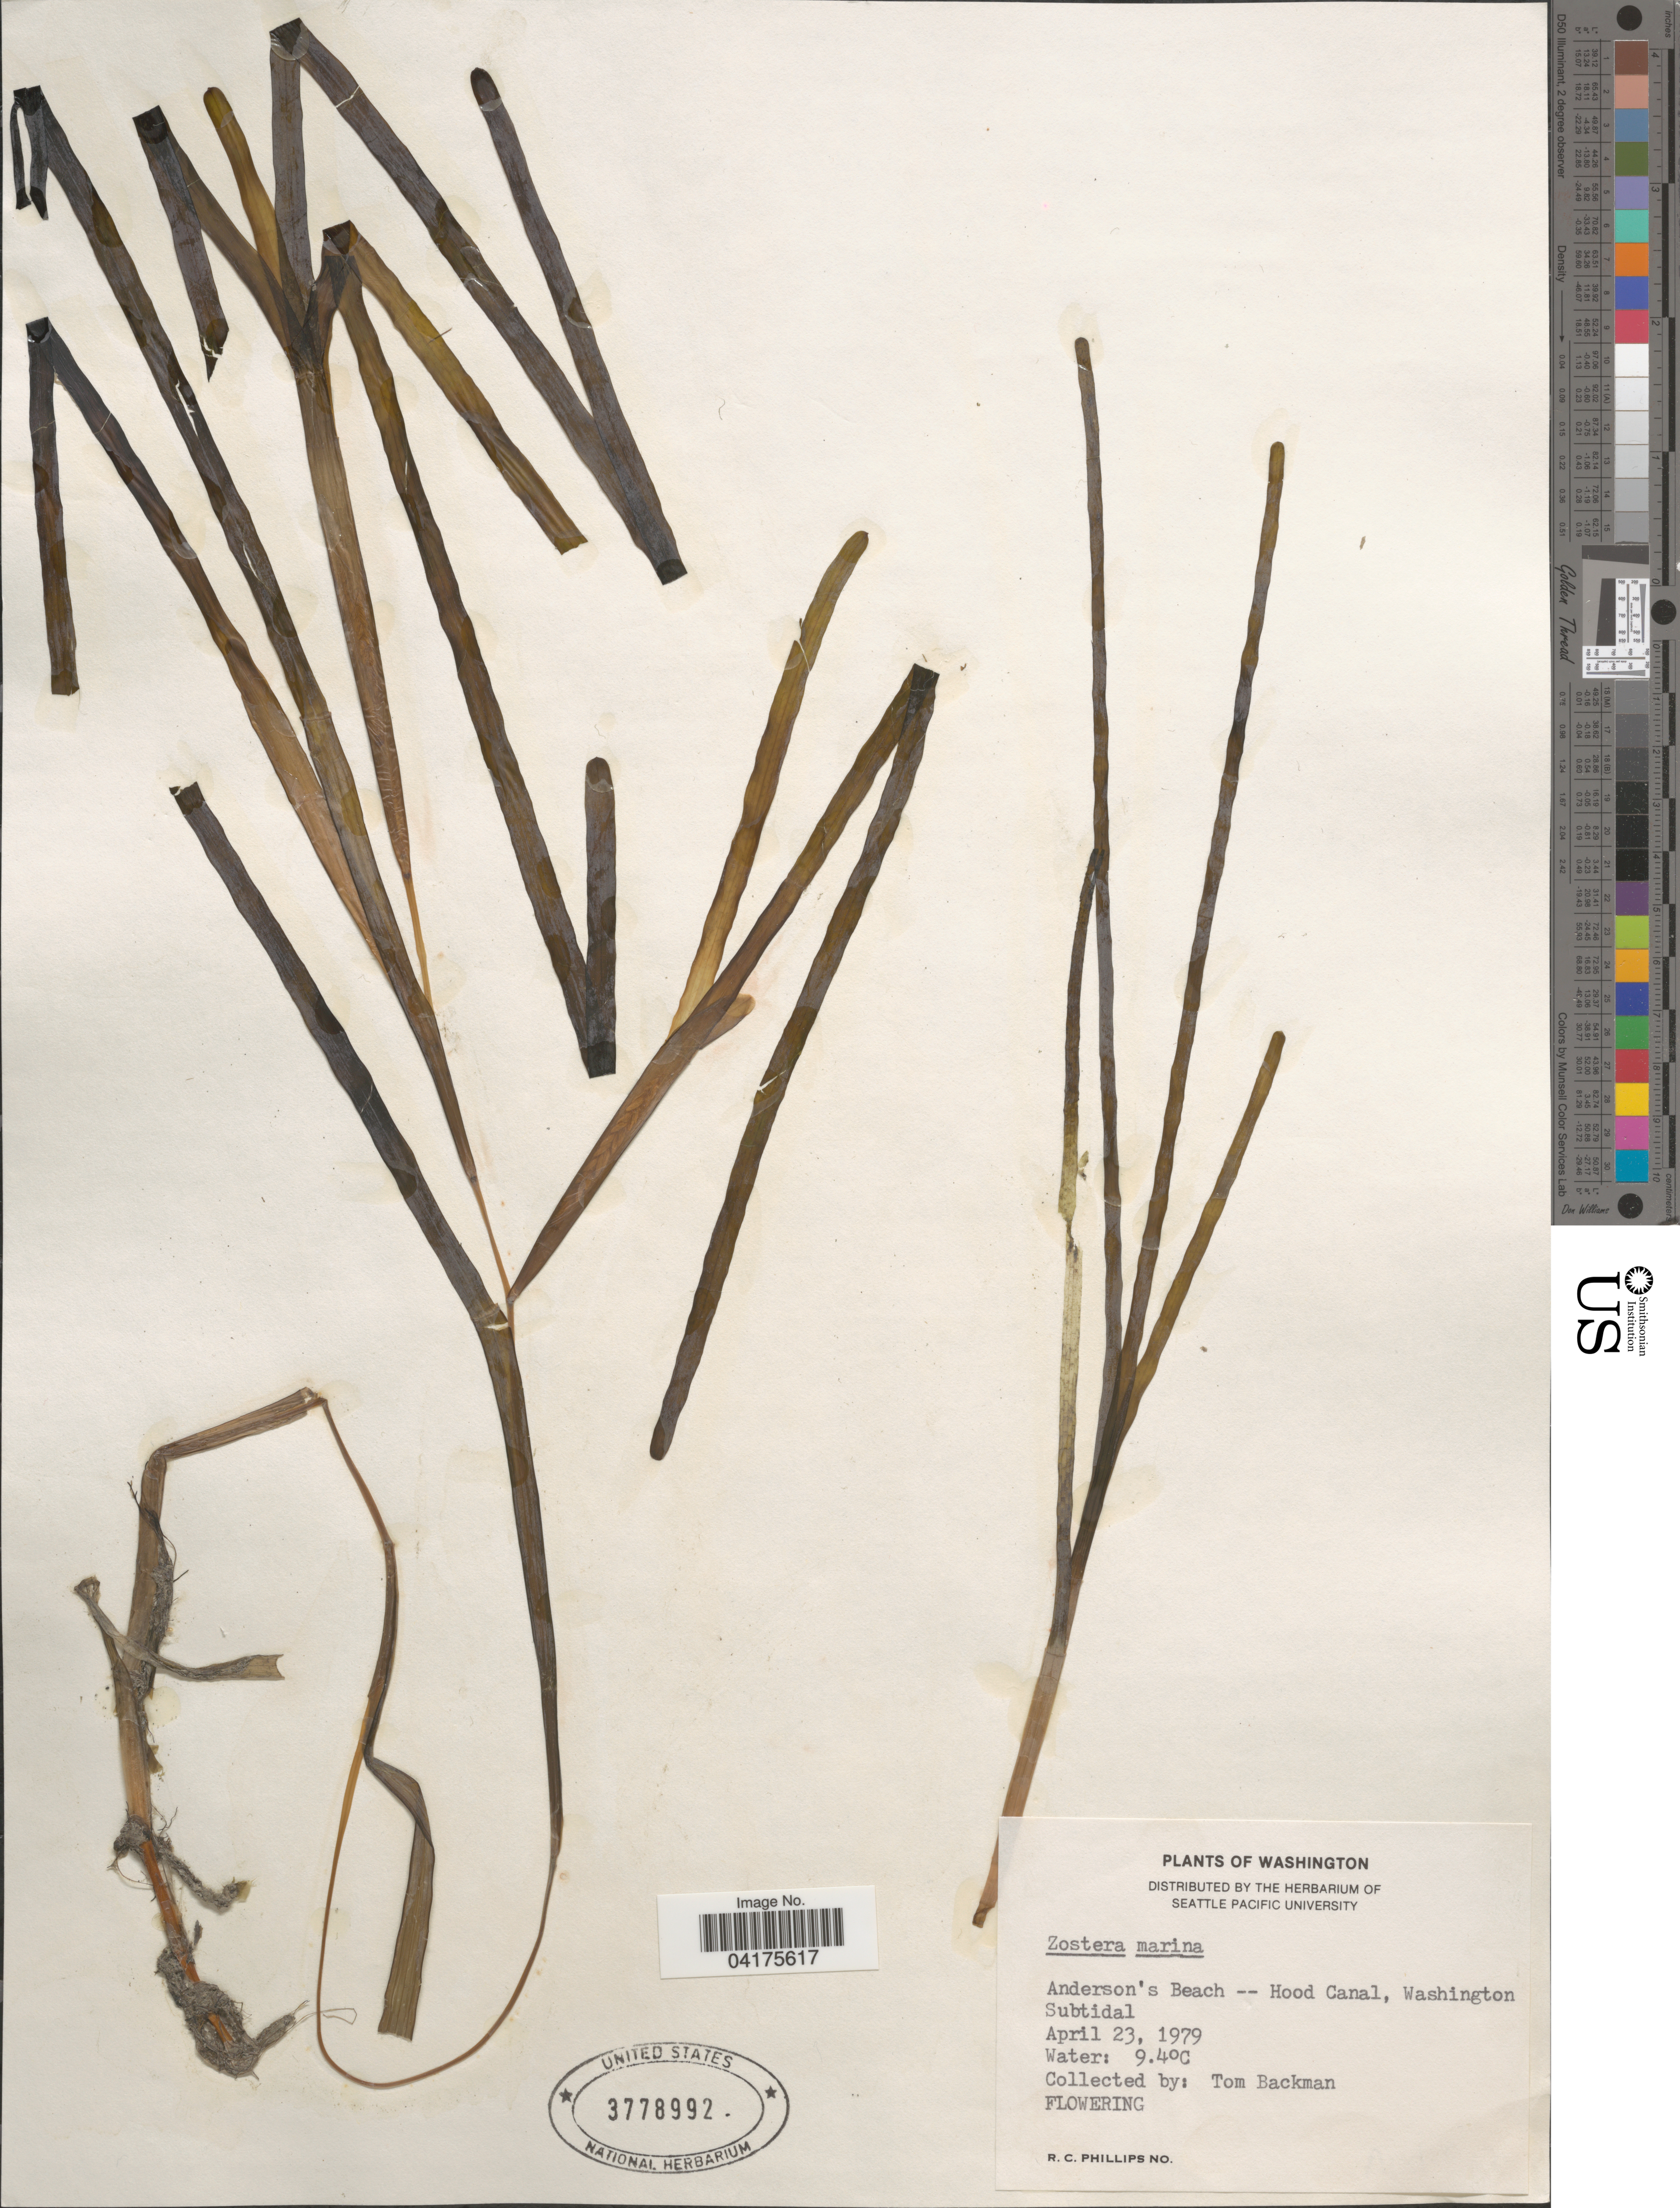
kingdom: Plantae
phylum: Tracheophyta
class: Liliopsida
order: Alismatales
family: Zosteraceae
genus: Zostera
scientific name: Zostera marina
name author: L.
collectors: T. Backman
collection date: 1979-04-23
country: United States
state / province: Washington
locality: Anderson's Beach -- Hood Canal.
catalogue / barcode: US 3778992